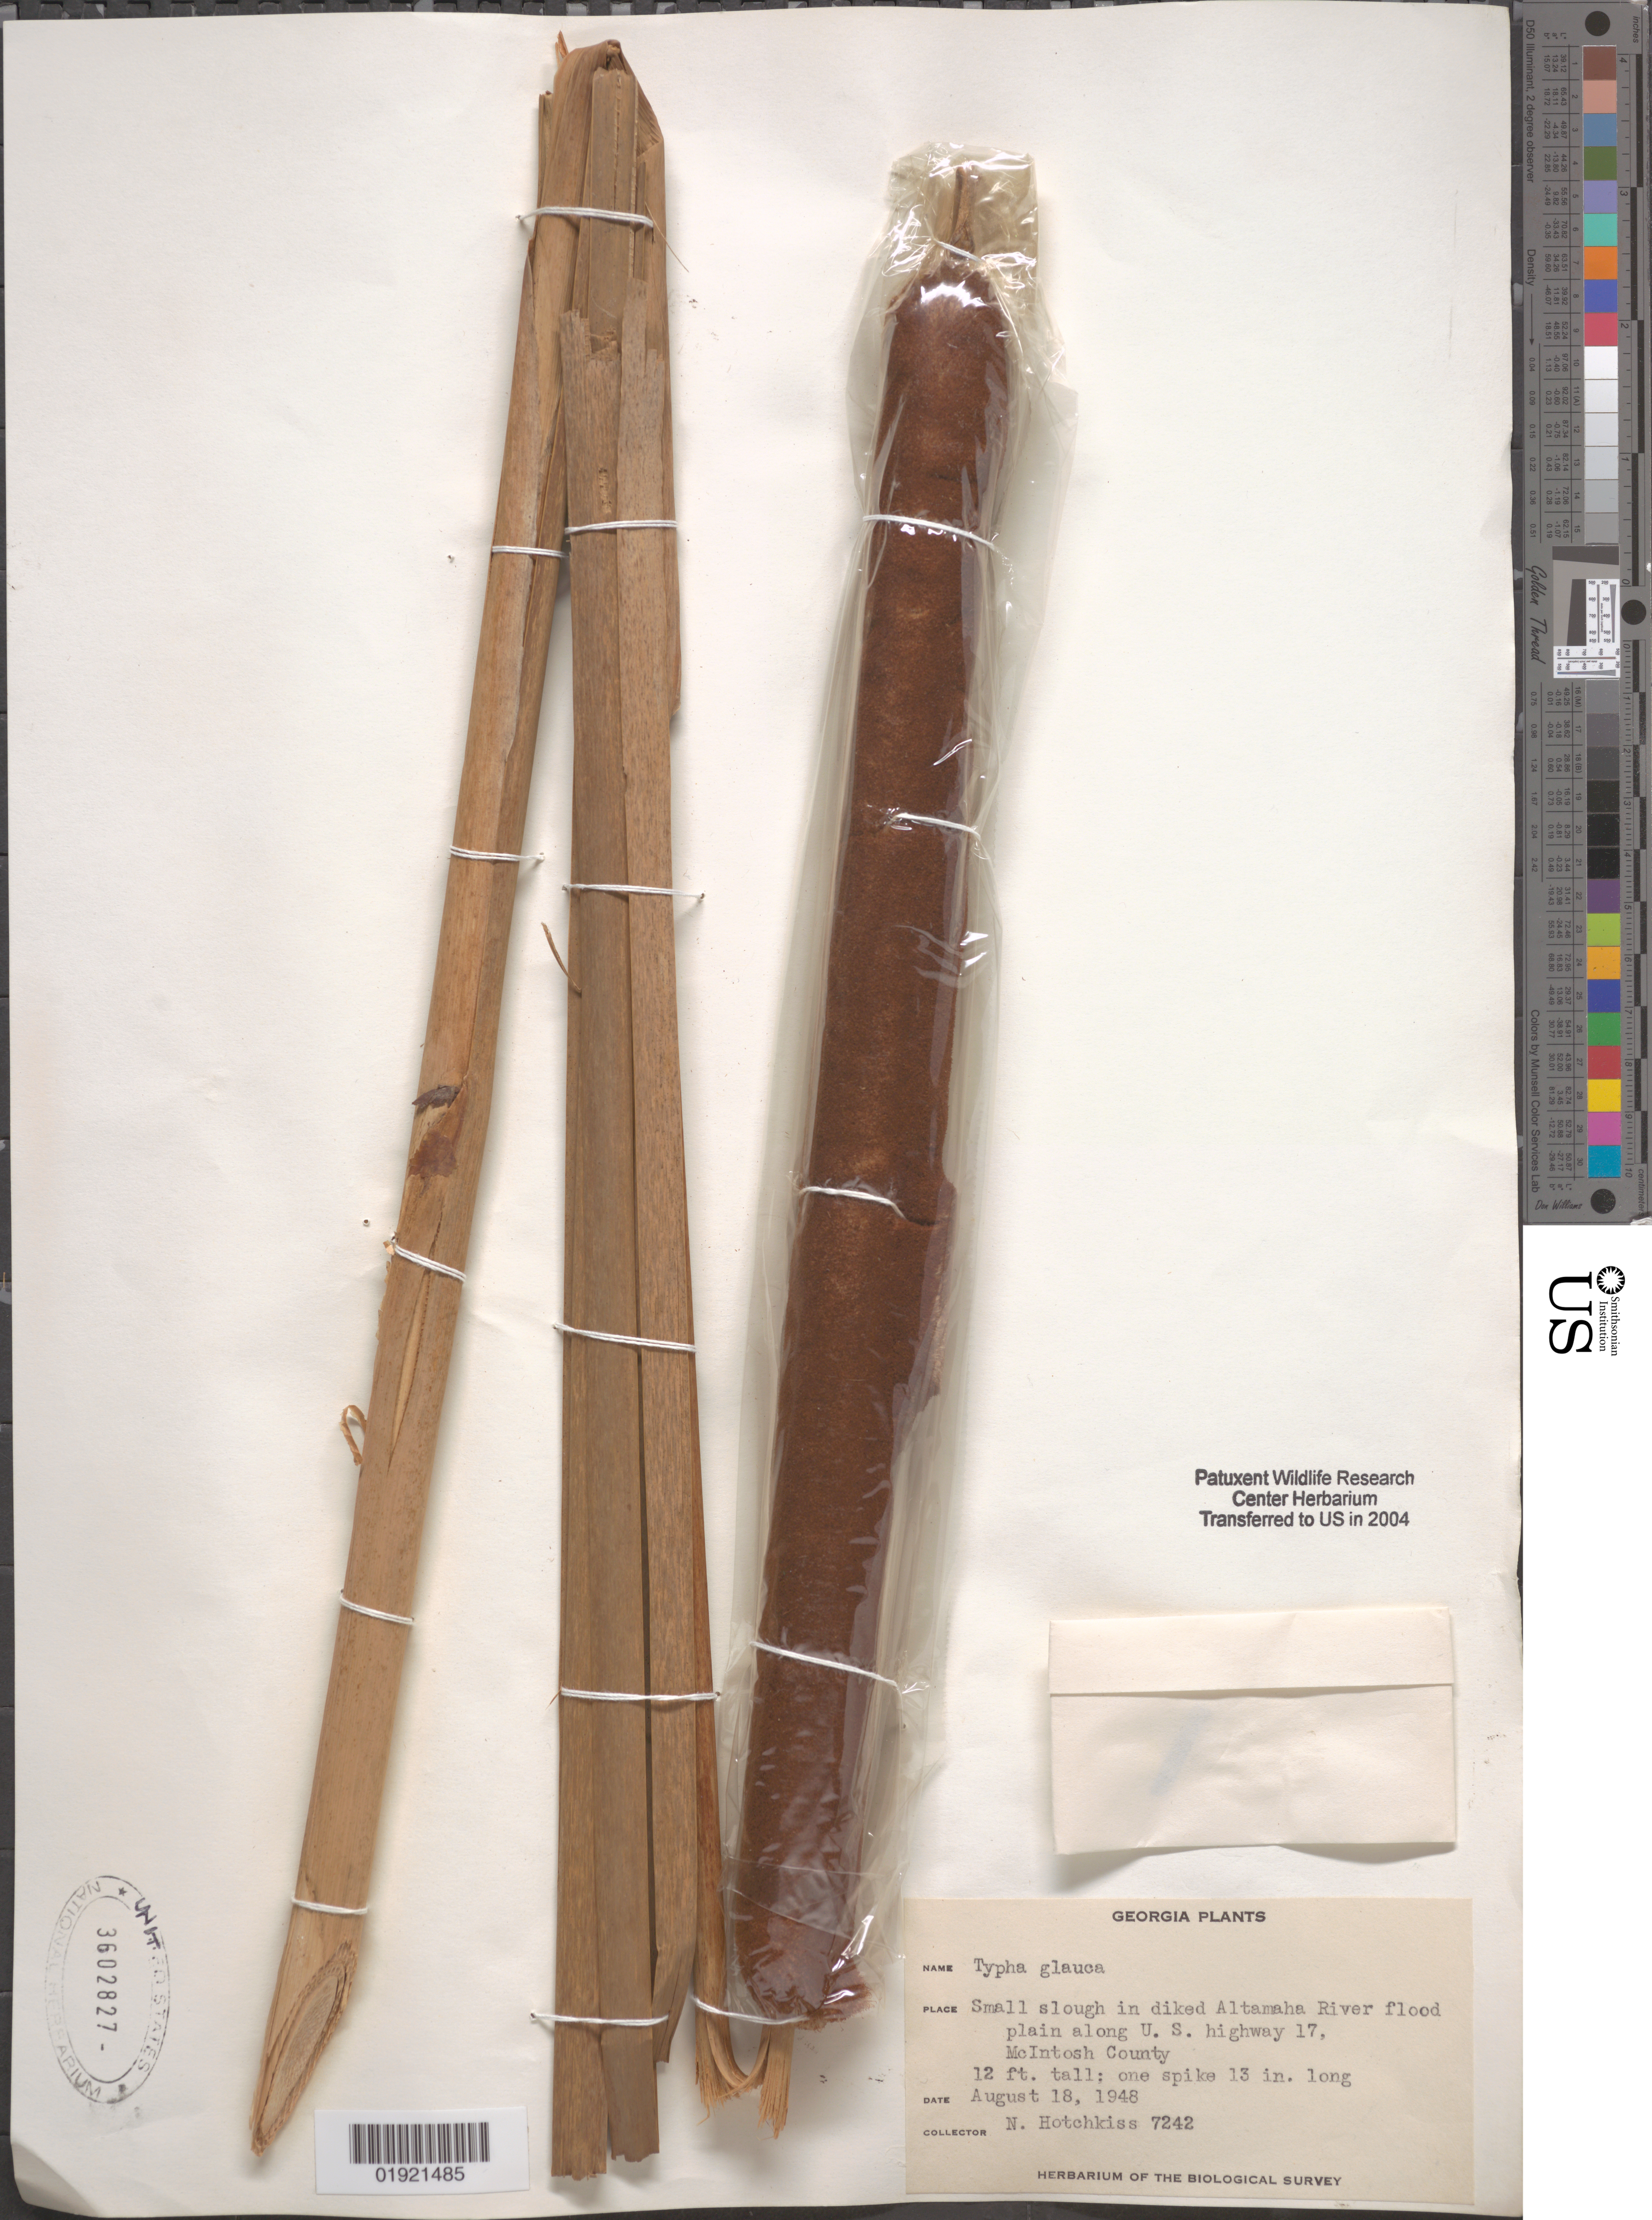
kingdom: Plantae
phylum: Tracheophyta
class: Liliopsida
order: Poales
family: Typhaceae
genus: Typha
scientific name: Typha glauca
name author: Godr.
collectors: N. Hotchkiss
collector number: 7242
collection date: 1948-08-18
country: United States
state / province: Georgia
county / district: McIntosh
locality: Small slough in diked Altamaha River flood plain along US highway 17.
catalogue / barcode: US 3602827